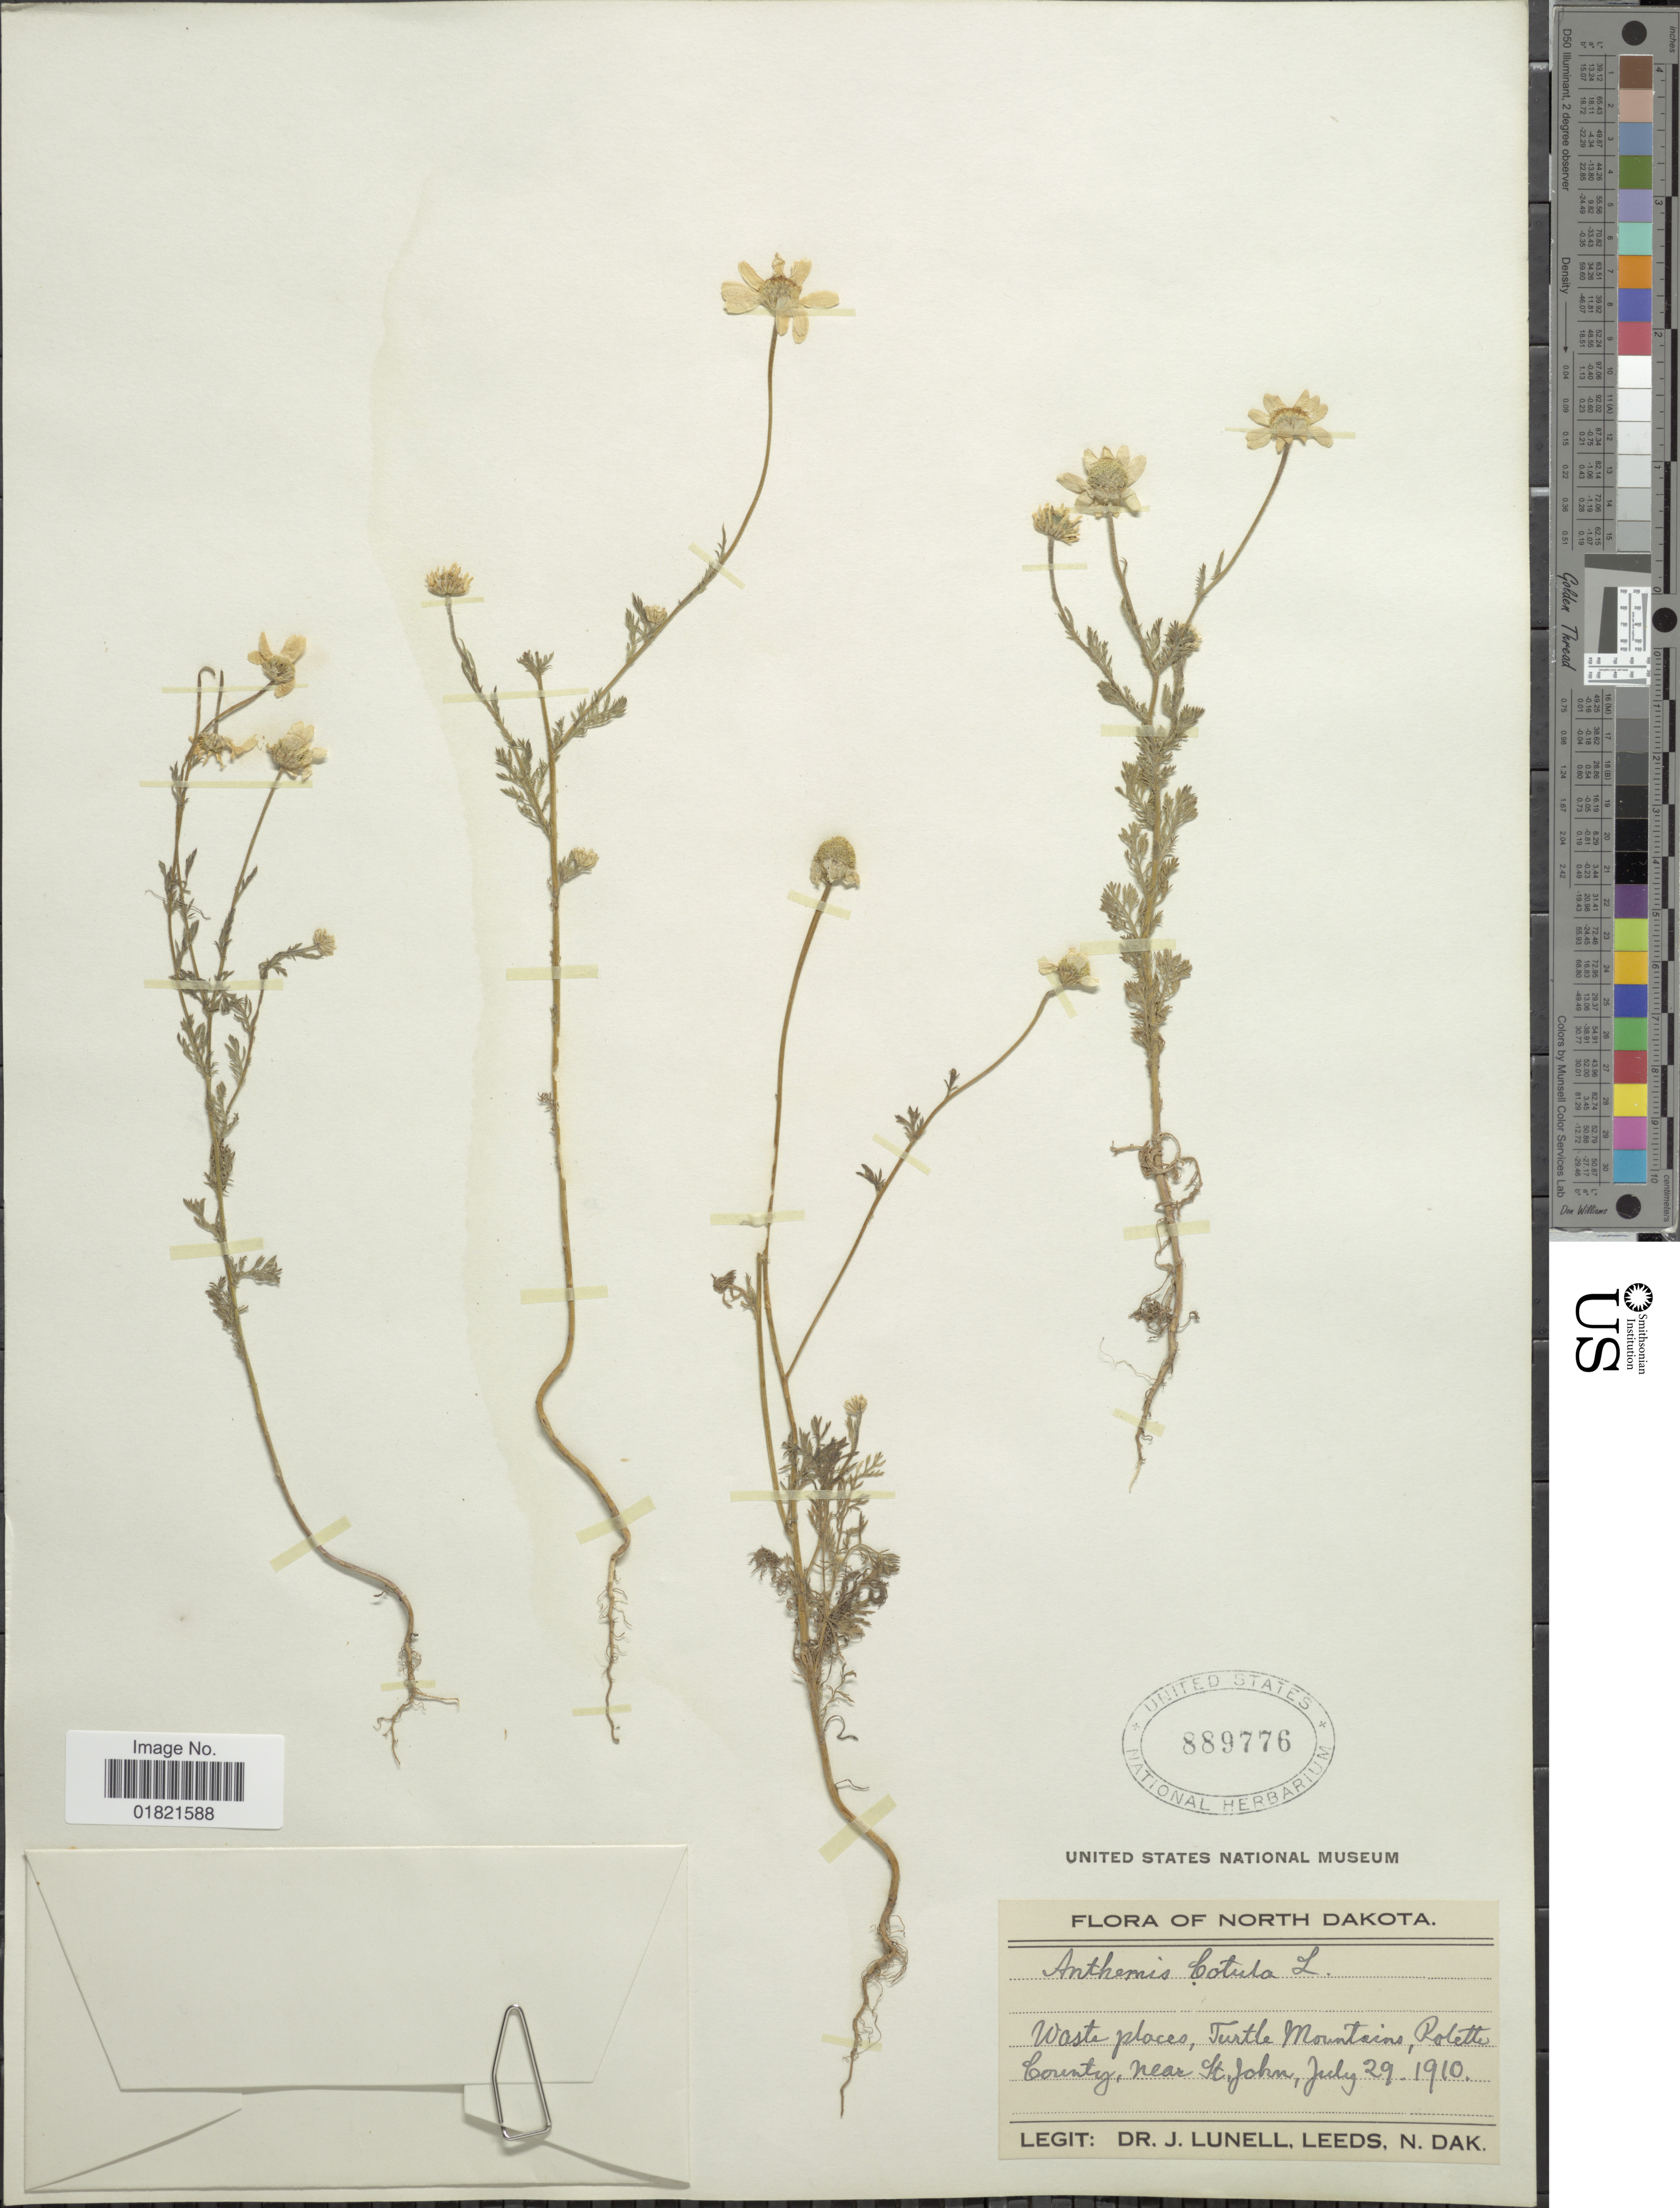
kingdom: Plantae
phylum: Tracheophyta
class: Magnoliopsida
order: Asterales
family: Asteraceae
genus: Anthemis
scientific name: Anthemis cotula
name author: L.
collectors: J. Lunell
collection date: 1910-07-29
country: United States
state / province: North Dakota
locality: Turtle Mountains, Rolette County, near St. John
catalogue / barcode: US 889776